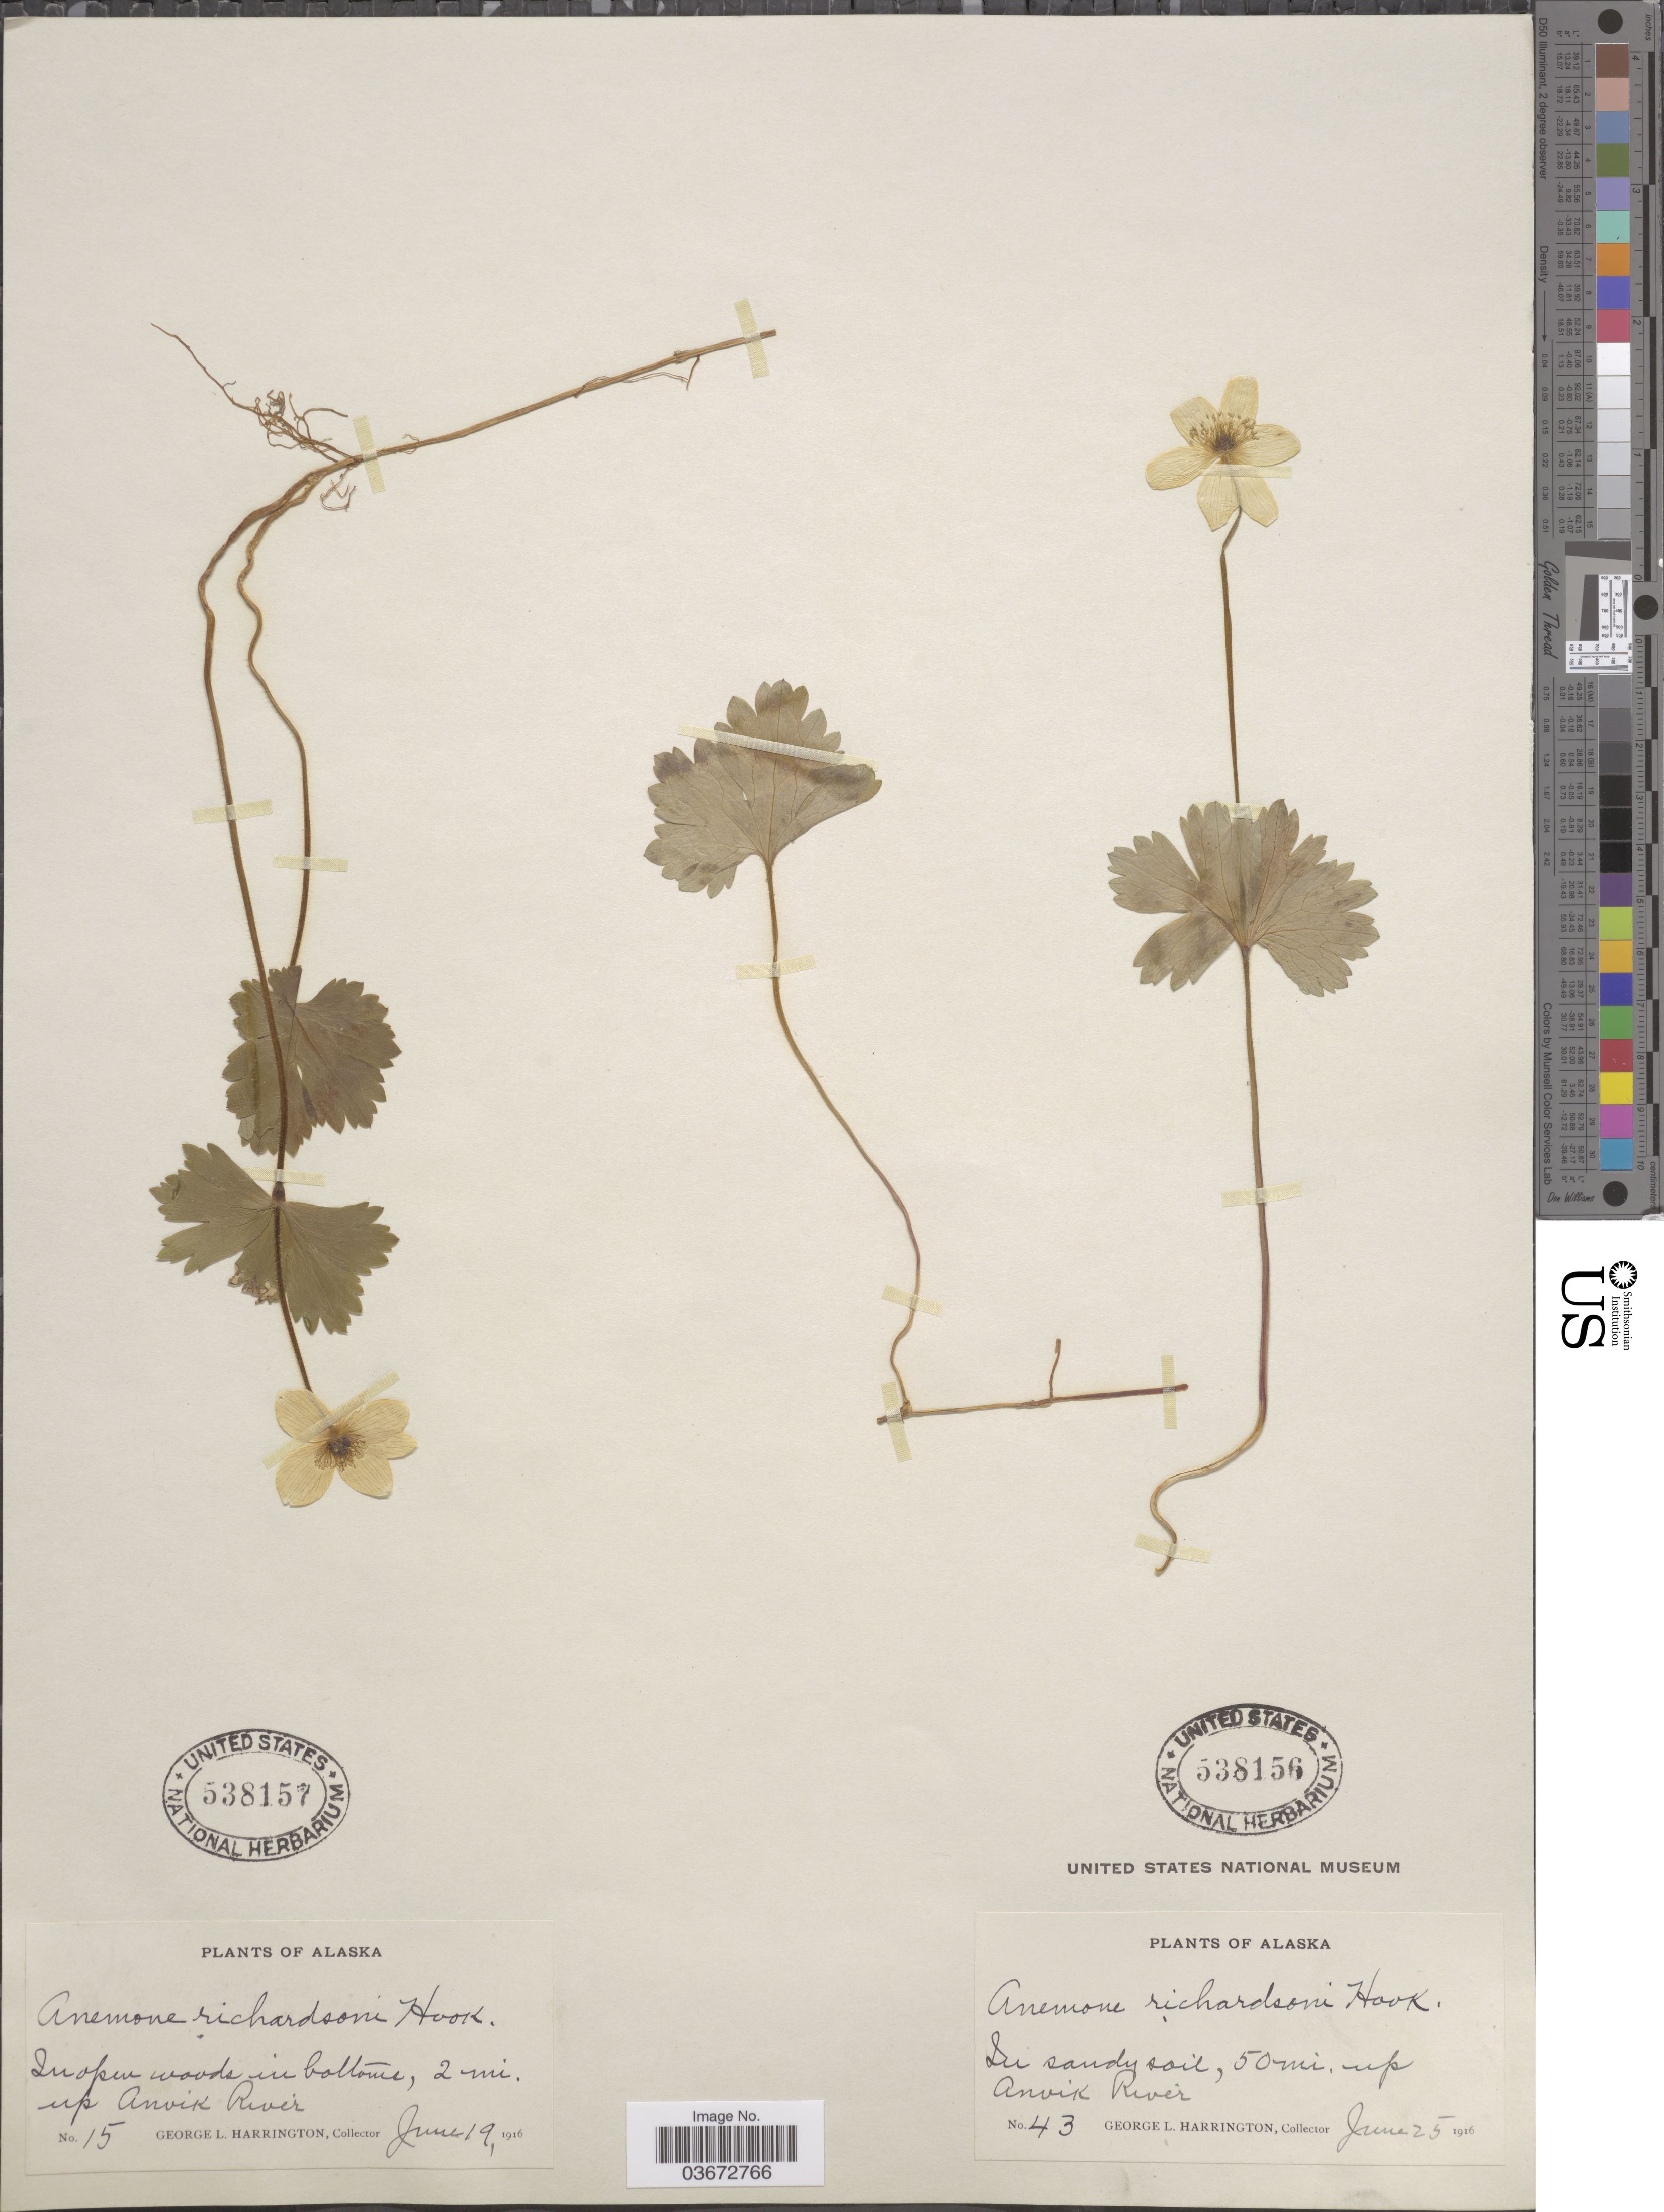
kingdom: Plantae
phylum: Tracheophyta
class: Magnoliopsida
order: Ranunculales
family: Ranunculaceae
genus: Anemone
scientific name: Anemone richardsonii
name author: Hook.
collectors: G. Harrington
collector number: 15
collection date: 1916-06-19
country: United States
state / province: Alaska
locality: In open woods in bottoms, 2 mi. up Anvik River.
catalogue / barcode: US 538157